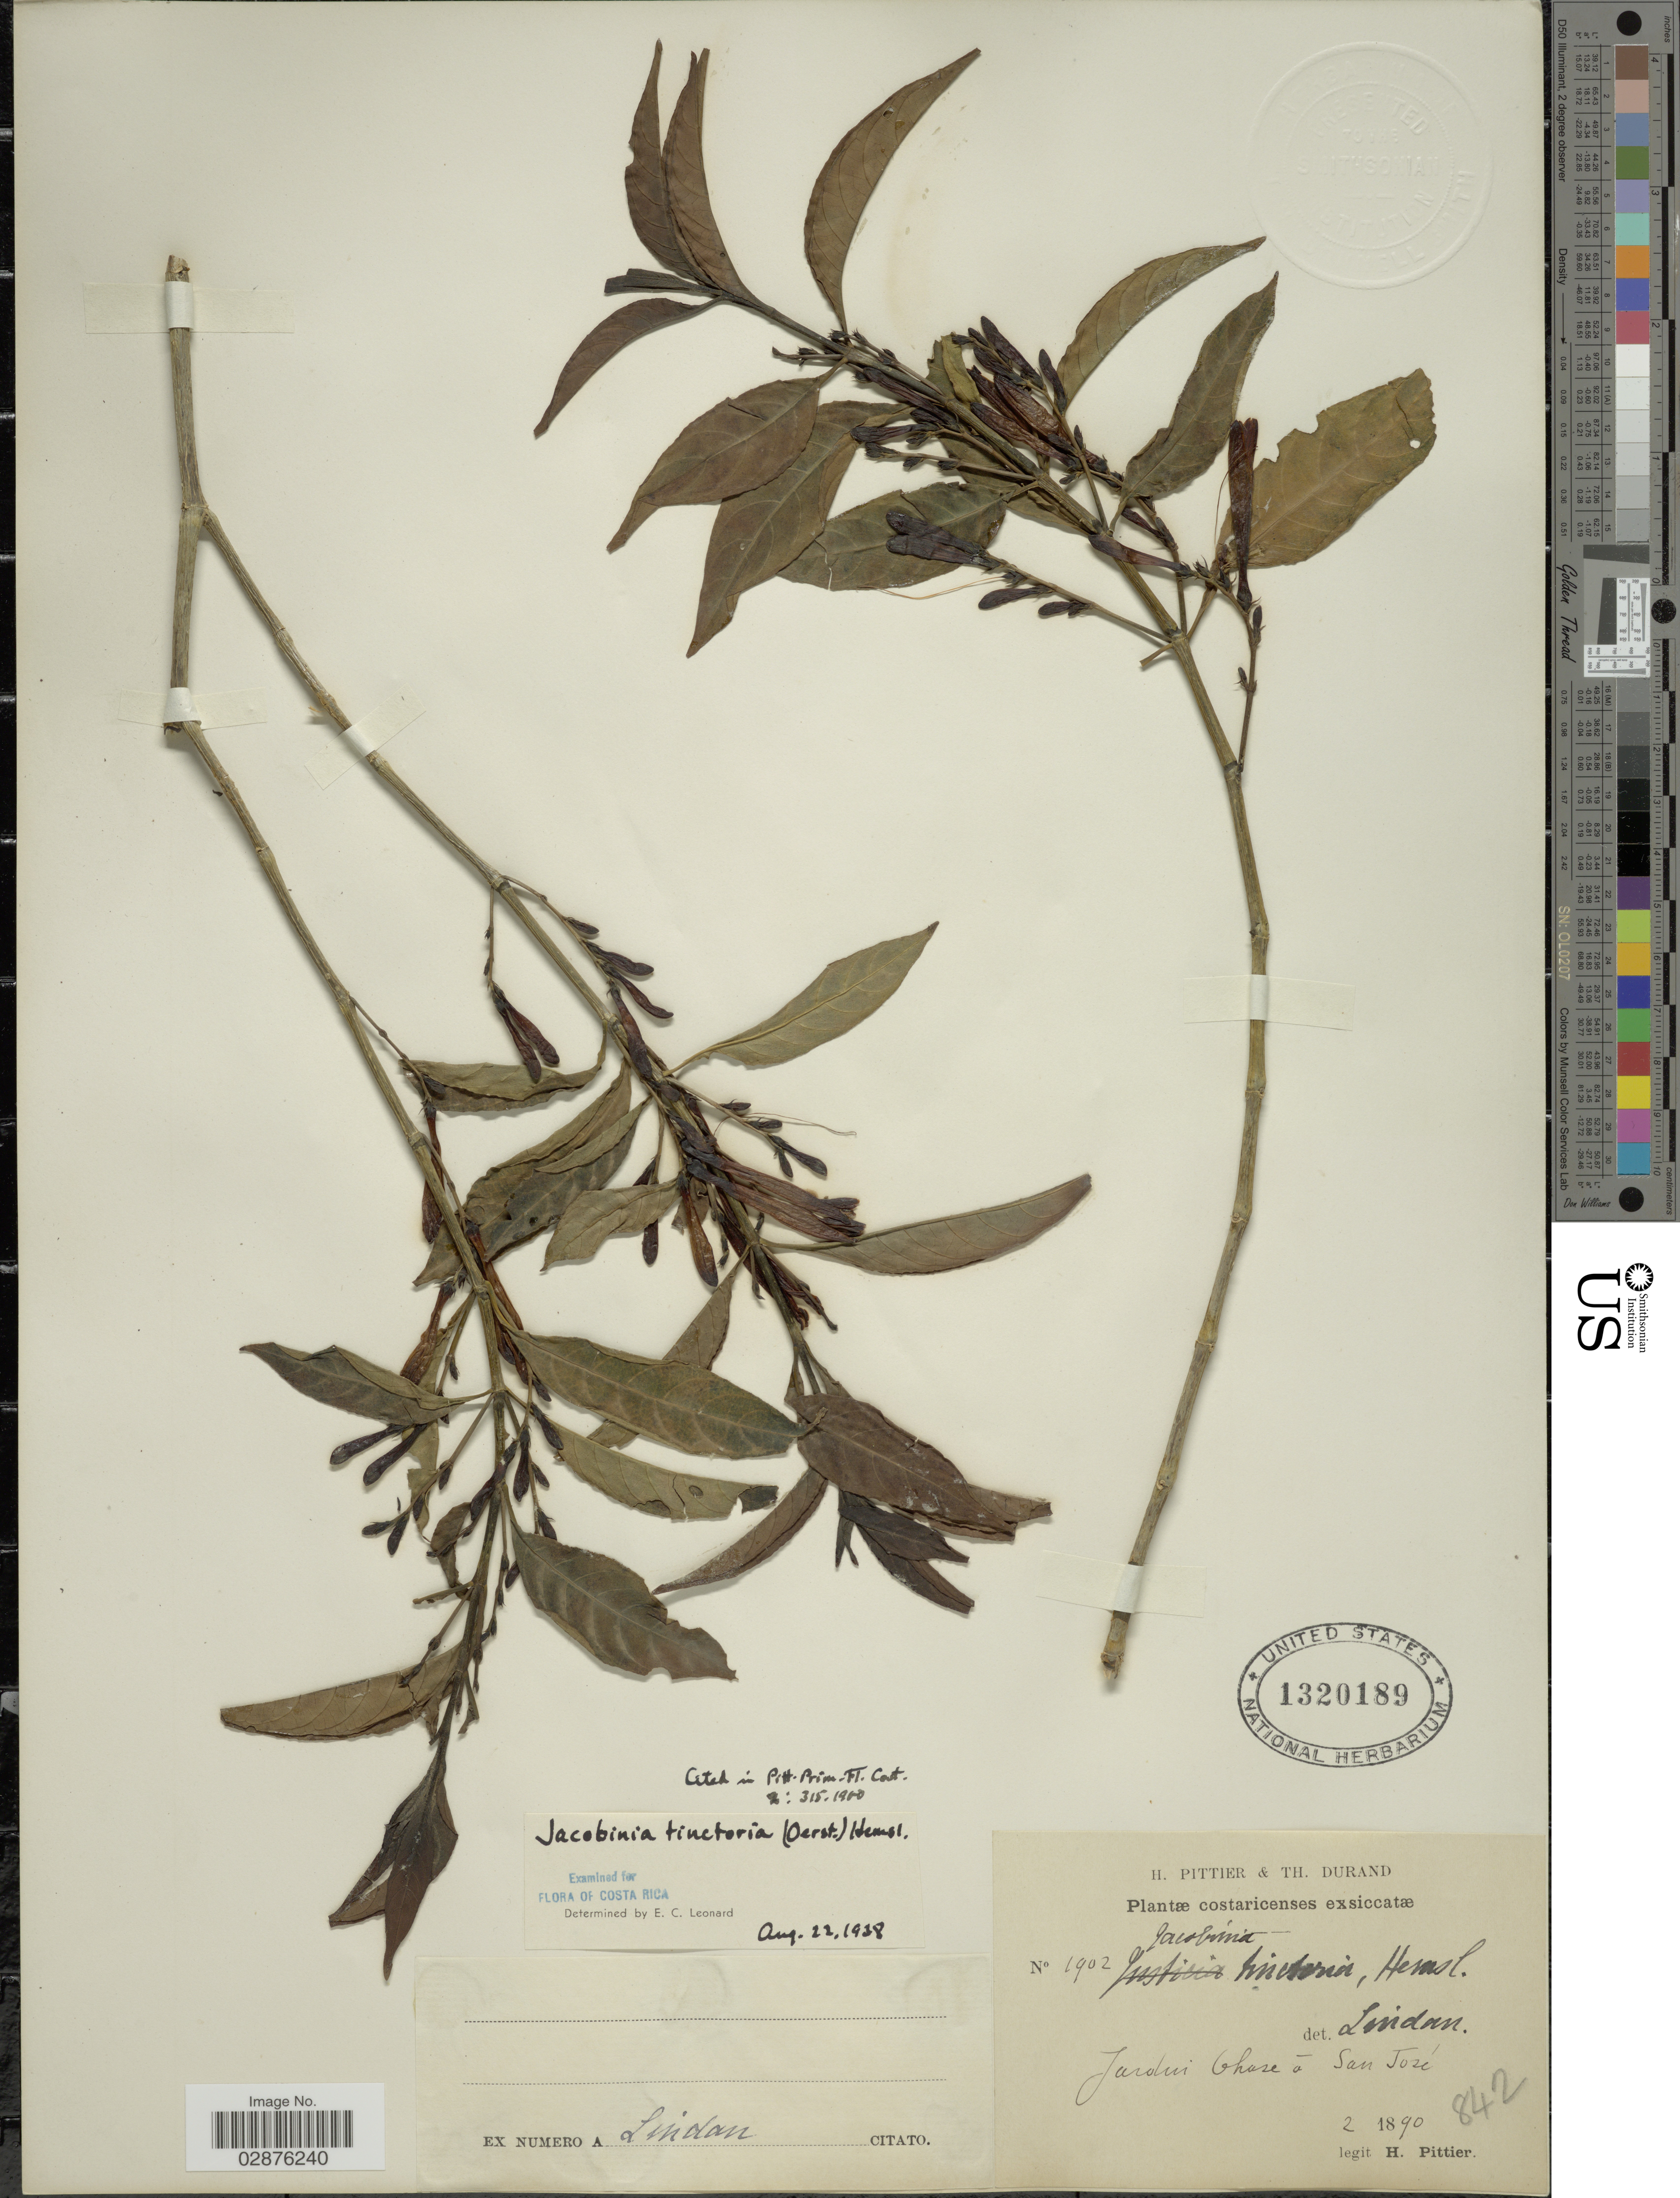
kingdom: Plantae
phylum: Tracheophyta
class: Magnoliopsida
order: Lamiales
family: Acanthaceae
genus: Justicia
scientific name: Justicia colorifera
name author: V.A.W. Graham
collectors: H. F. Pittier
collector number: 1902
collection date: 1890-02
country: Costa Rica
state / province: San José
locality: Jardin Chase á San José [Chase Garden at San José]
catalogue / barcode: US 1320189